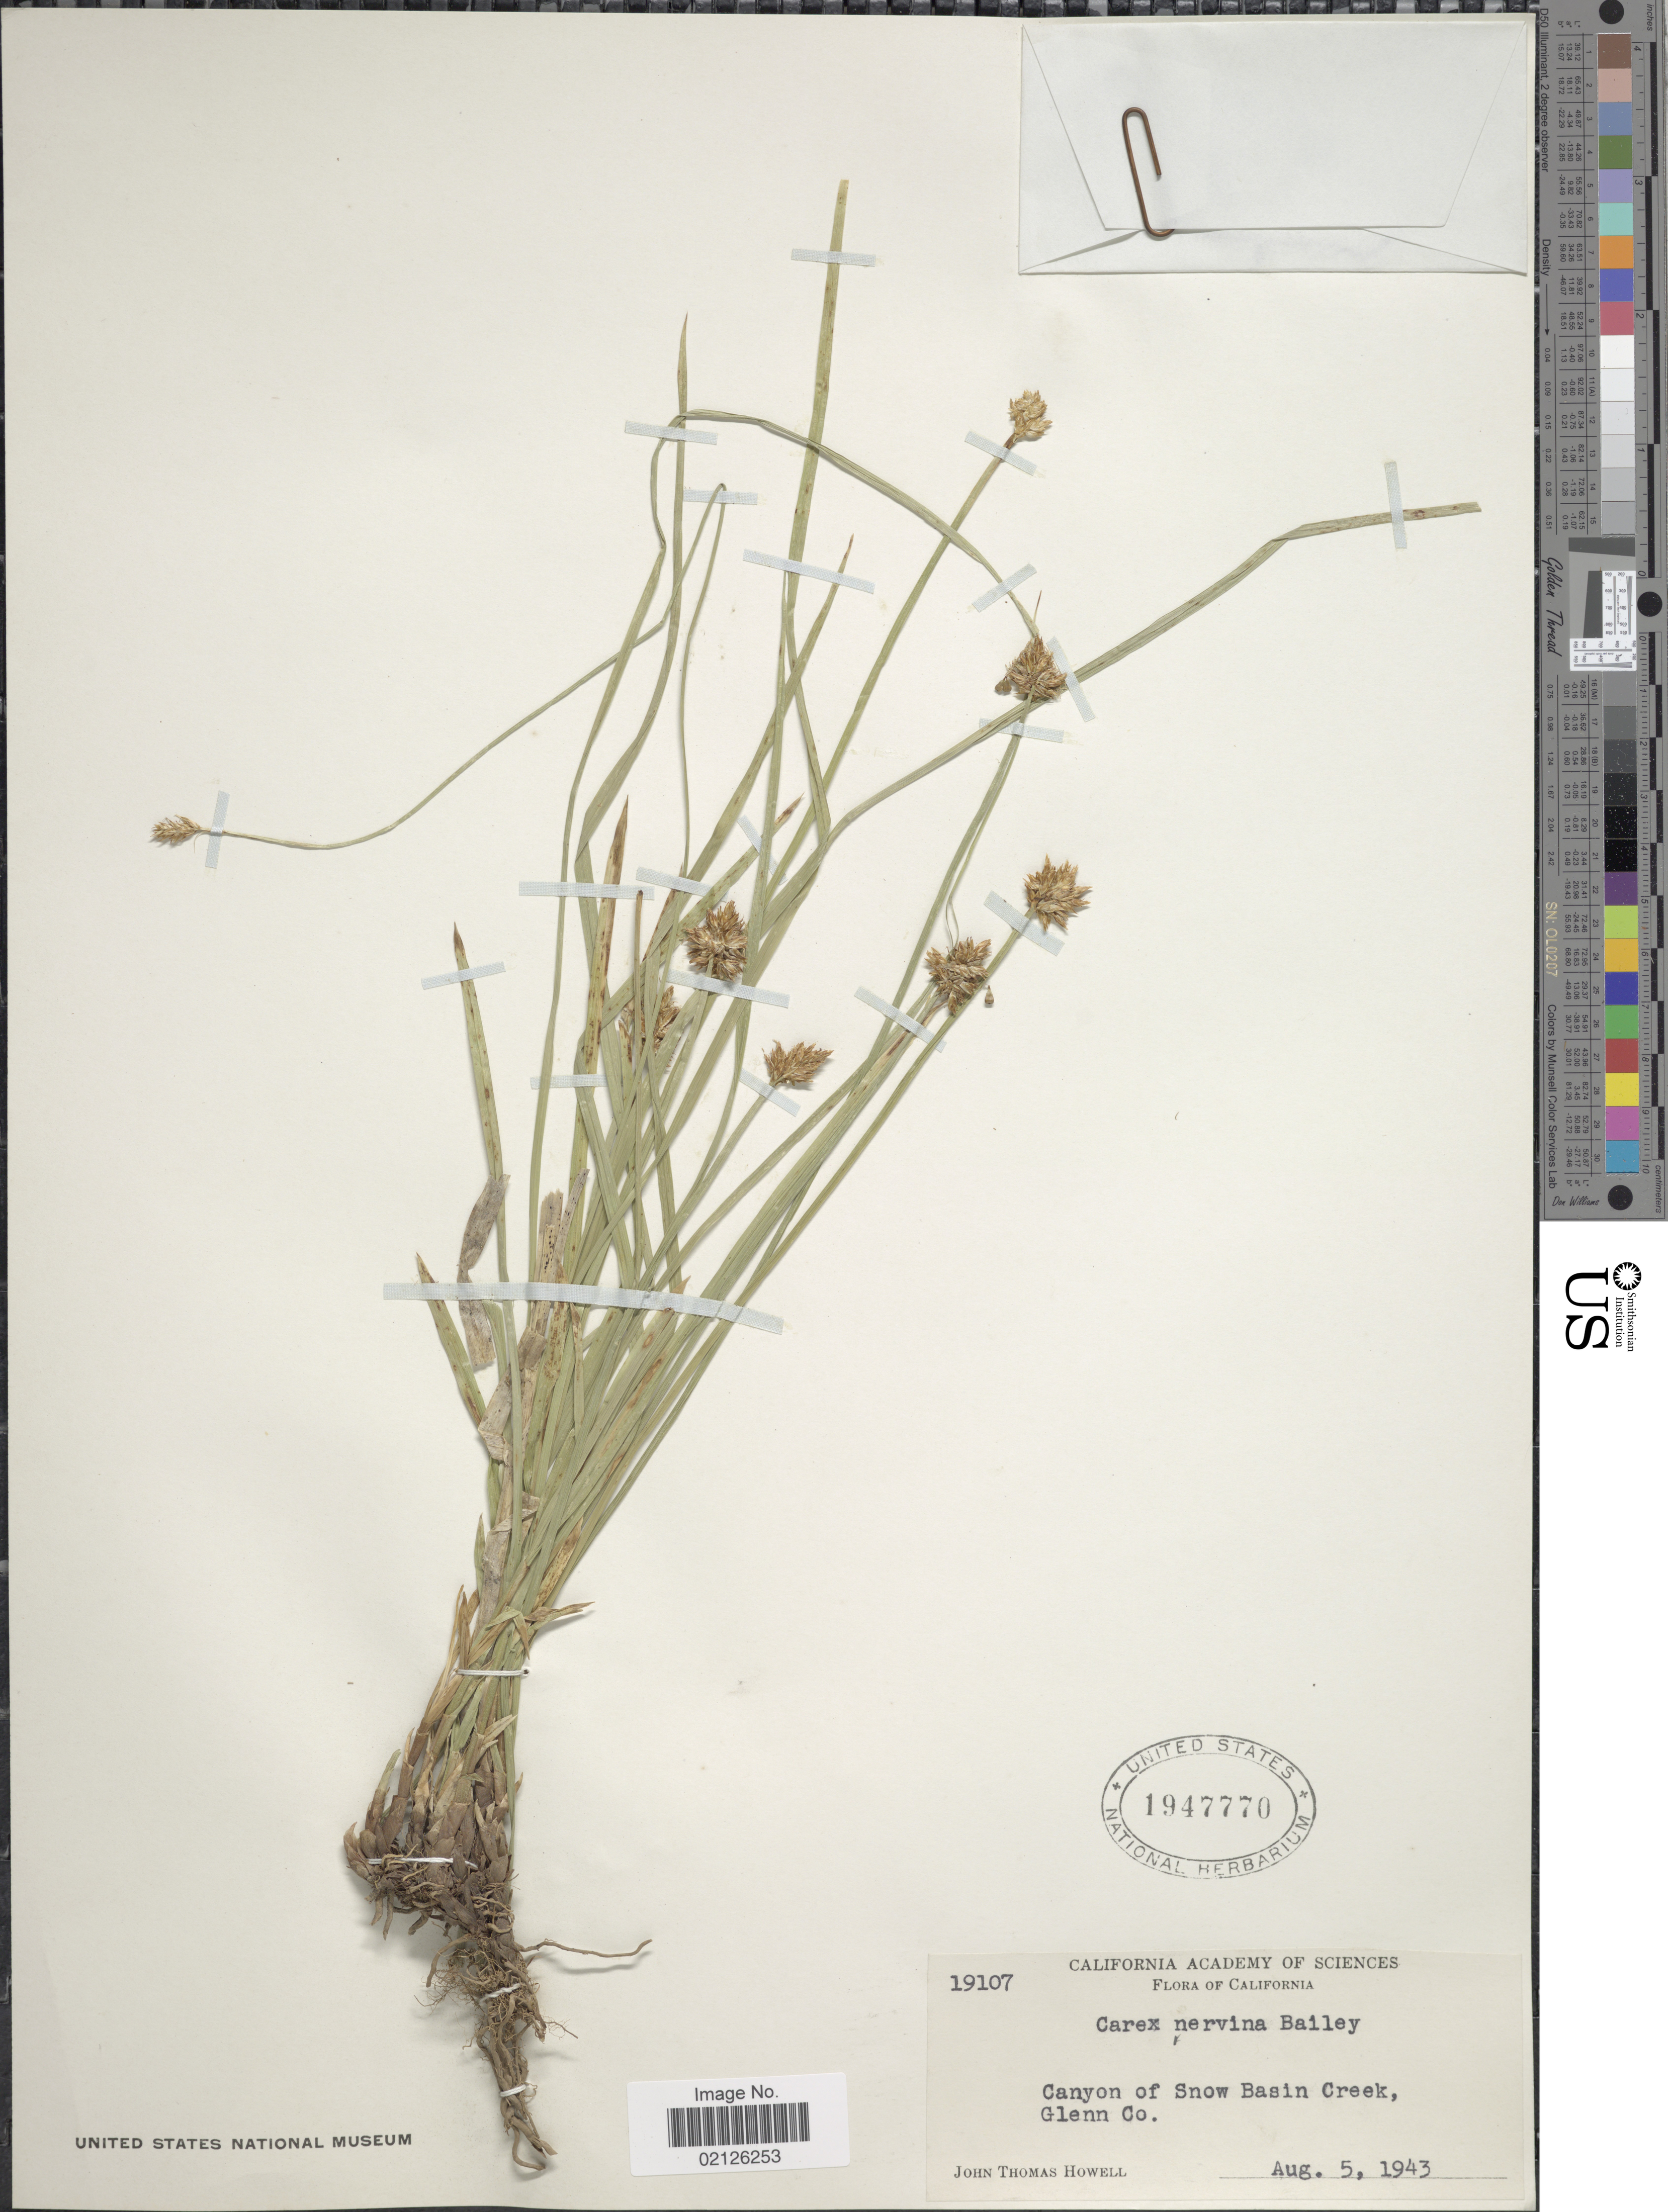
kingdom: Plantae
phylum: Tracheophyta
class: Liliopsida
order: Poales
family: Cyperaceae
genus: Carex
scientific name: Carex nervina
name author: L.H. Bailey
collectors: J. T. Howell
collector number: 19107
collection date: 1943-08-05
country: United States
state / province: California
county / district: Glenn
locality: Canyon of Snow Basin Creek, Glenn Co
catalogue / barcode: US 1947770